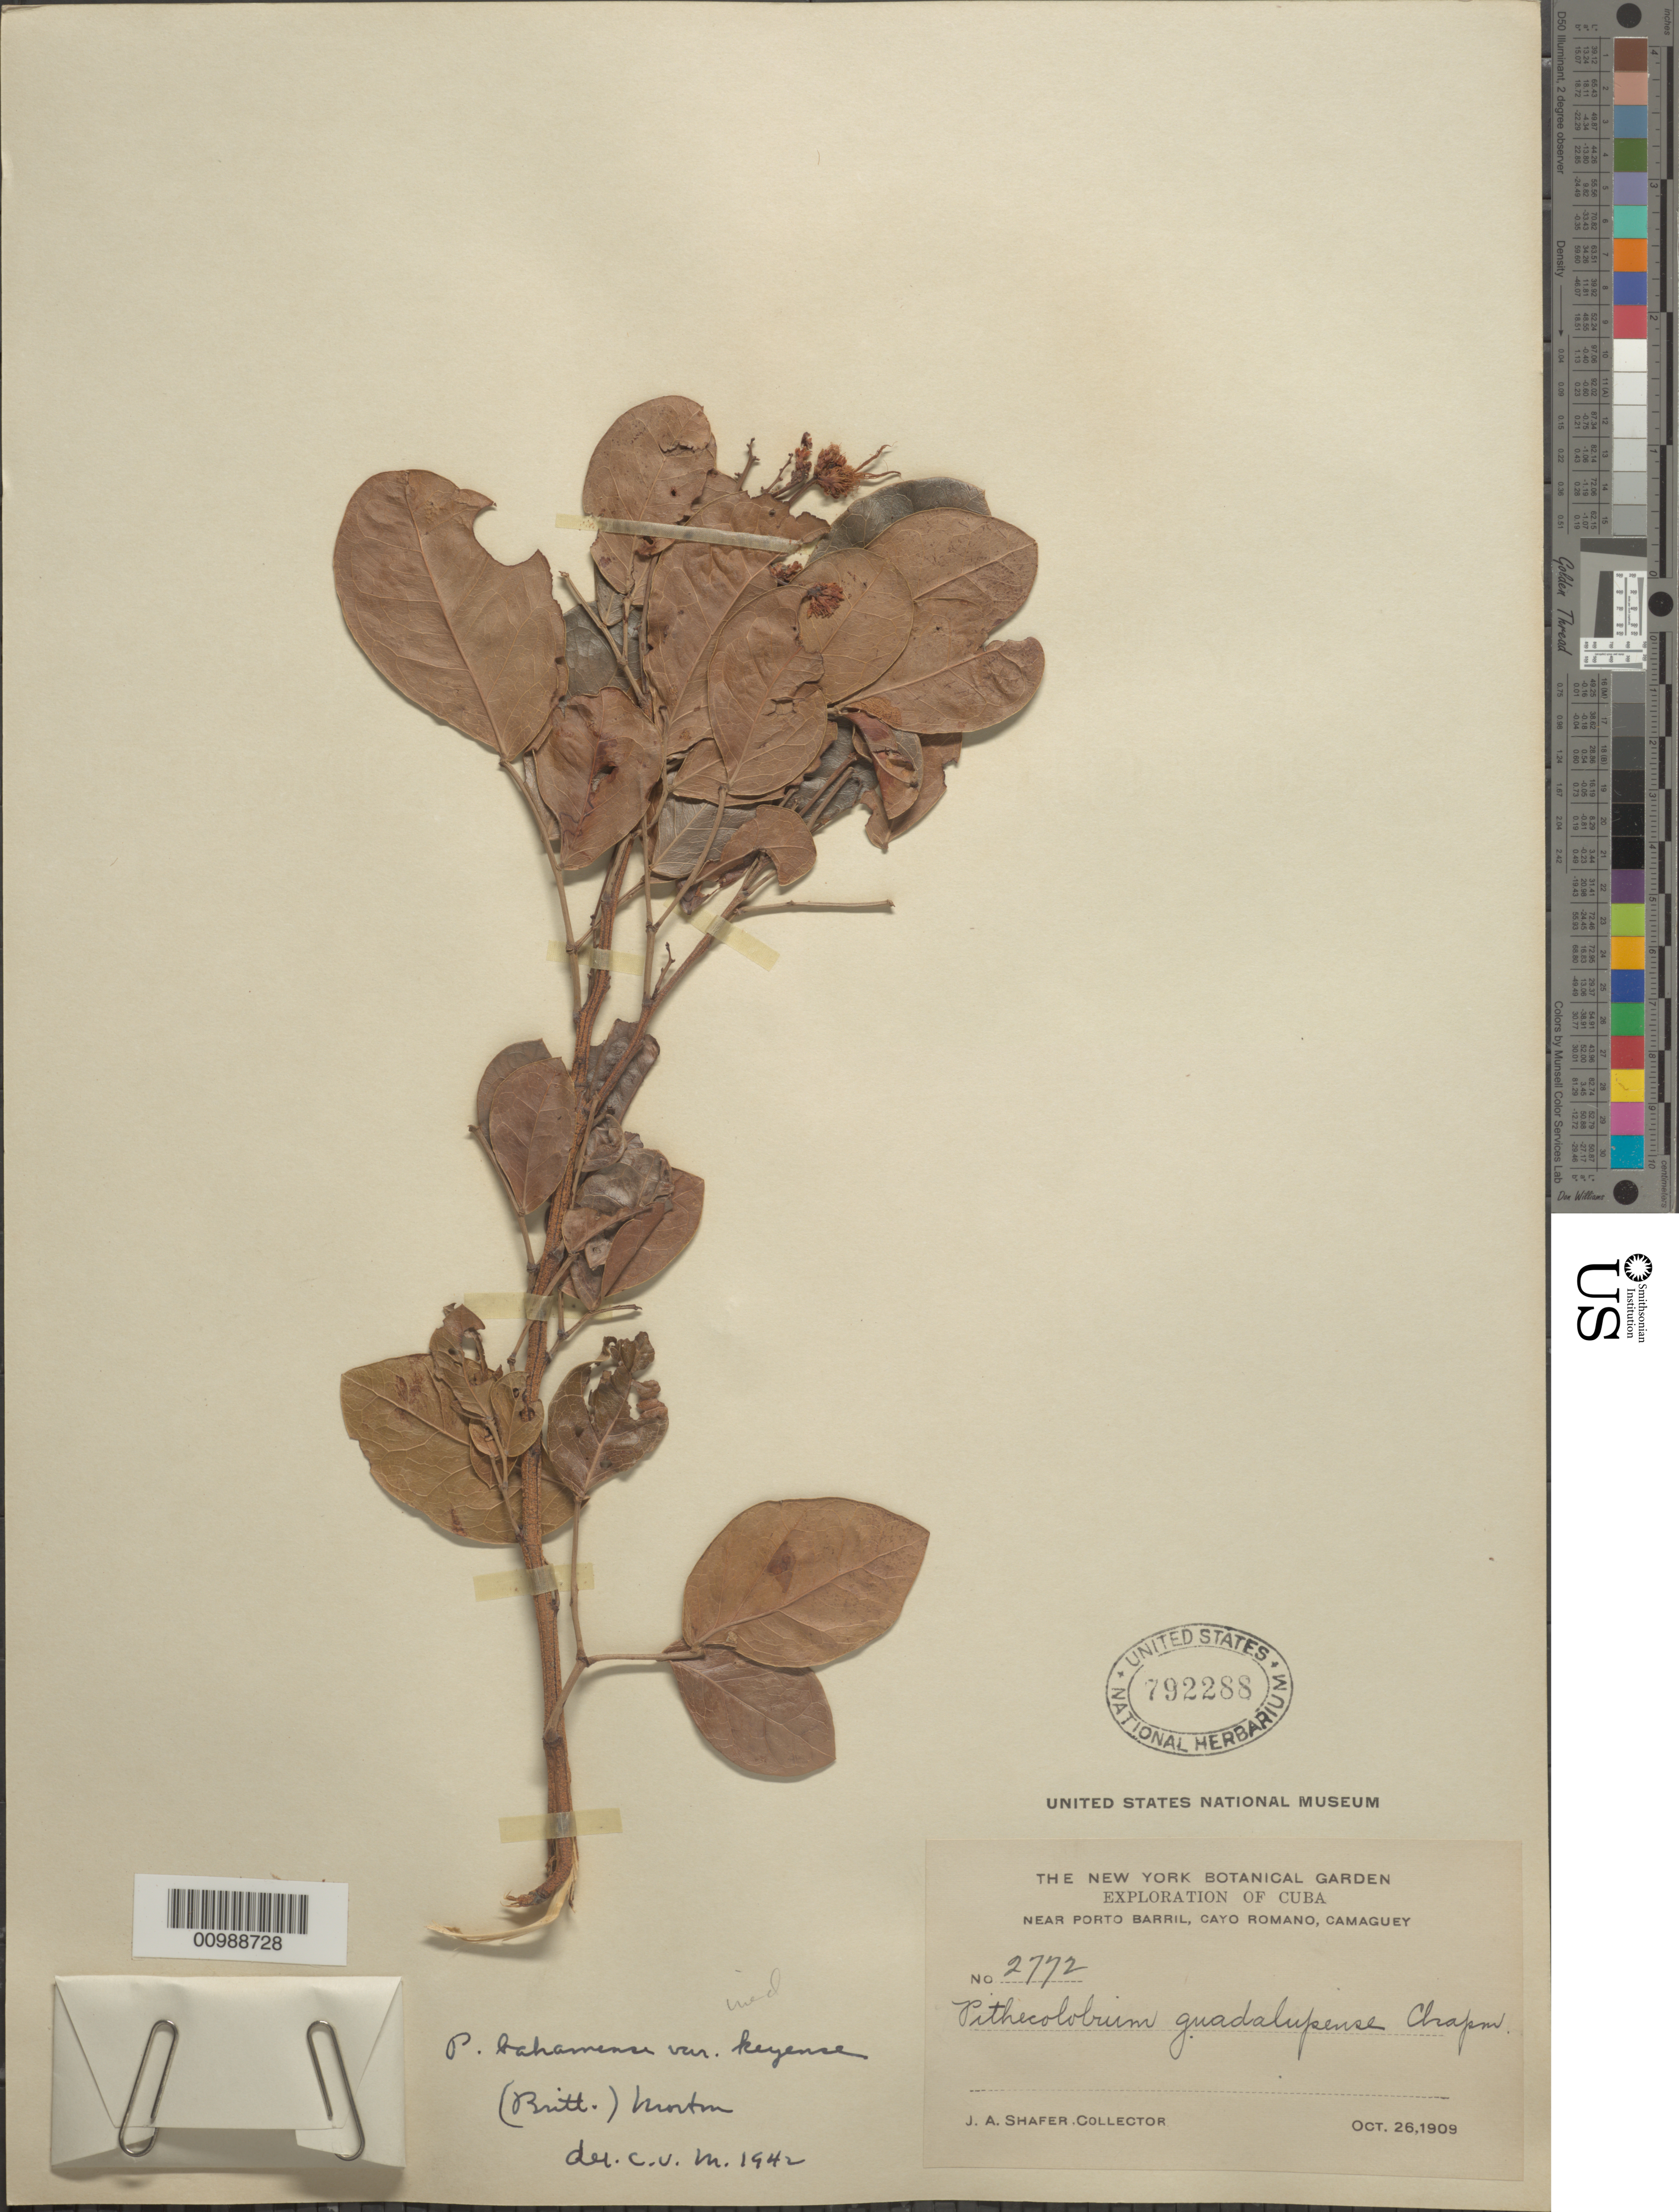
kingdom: Plantae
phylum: Tracheophyta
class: Magnoliopsida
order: Fabales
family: Fabaceae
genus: Pithecellobium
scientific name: Pithecellobium keyense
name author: Britton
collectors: J. A. Shafer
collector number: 2772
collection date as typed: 26 Oct 1909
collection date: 1909-10-26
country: Cuba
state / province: Camagüey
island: Cuba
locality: Cayo Romano; near Porto Barril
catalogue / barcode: US 792288